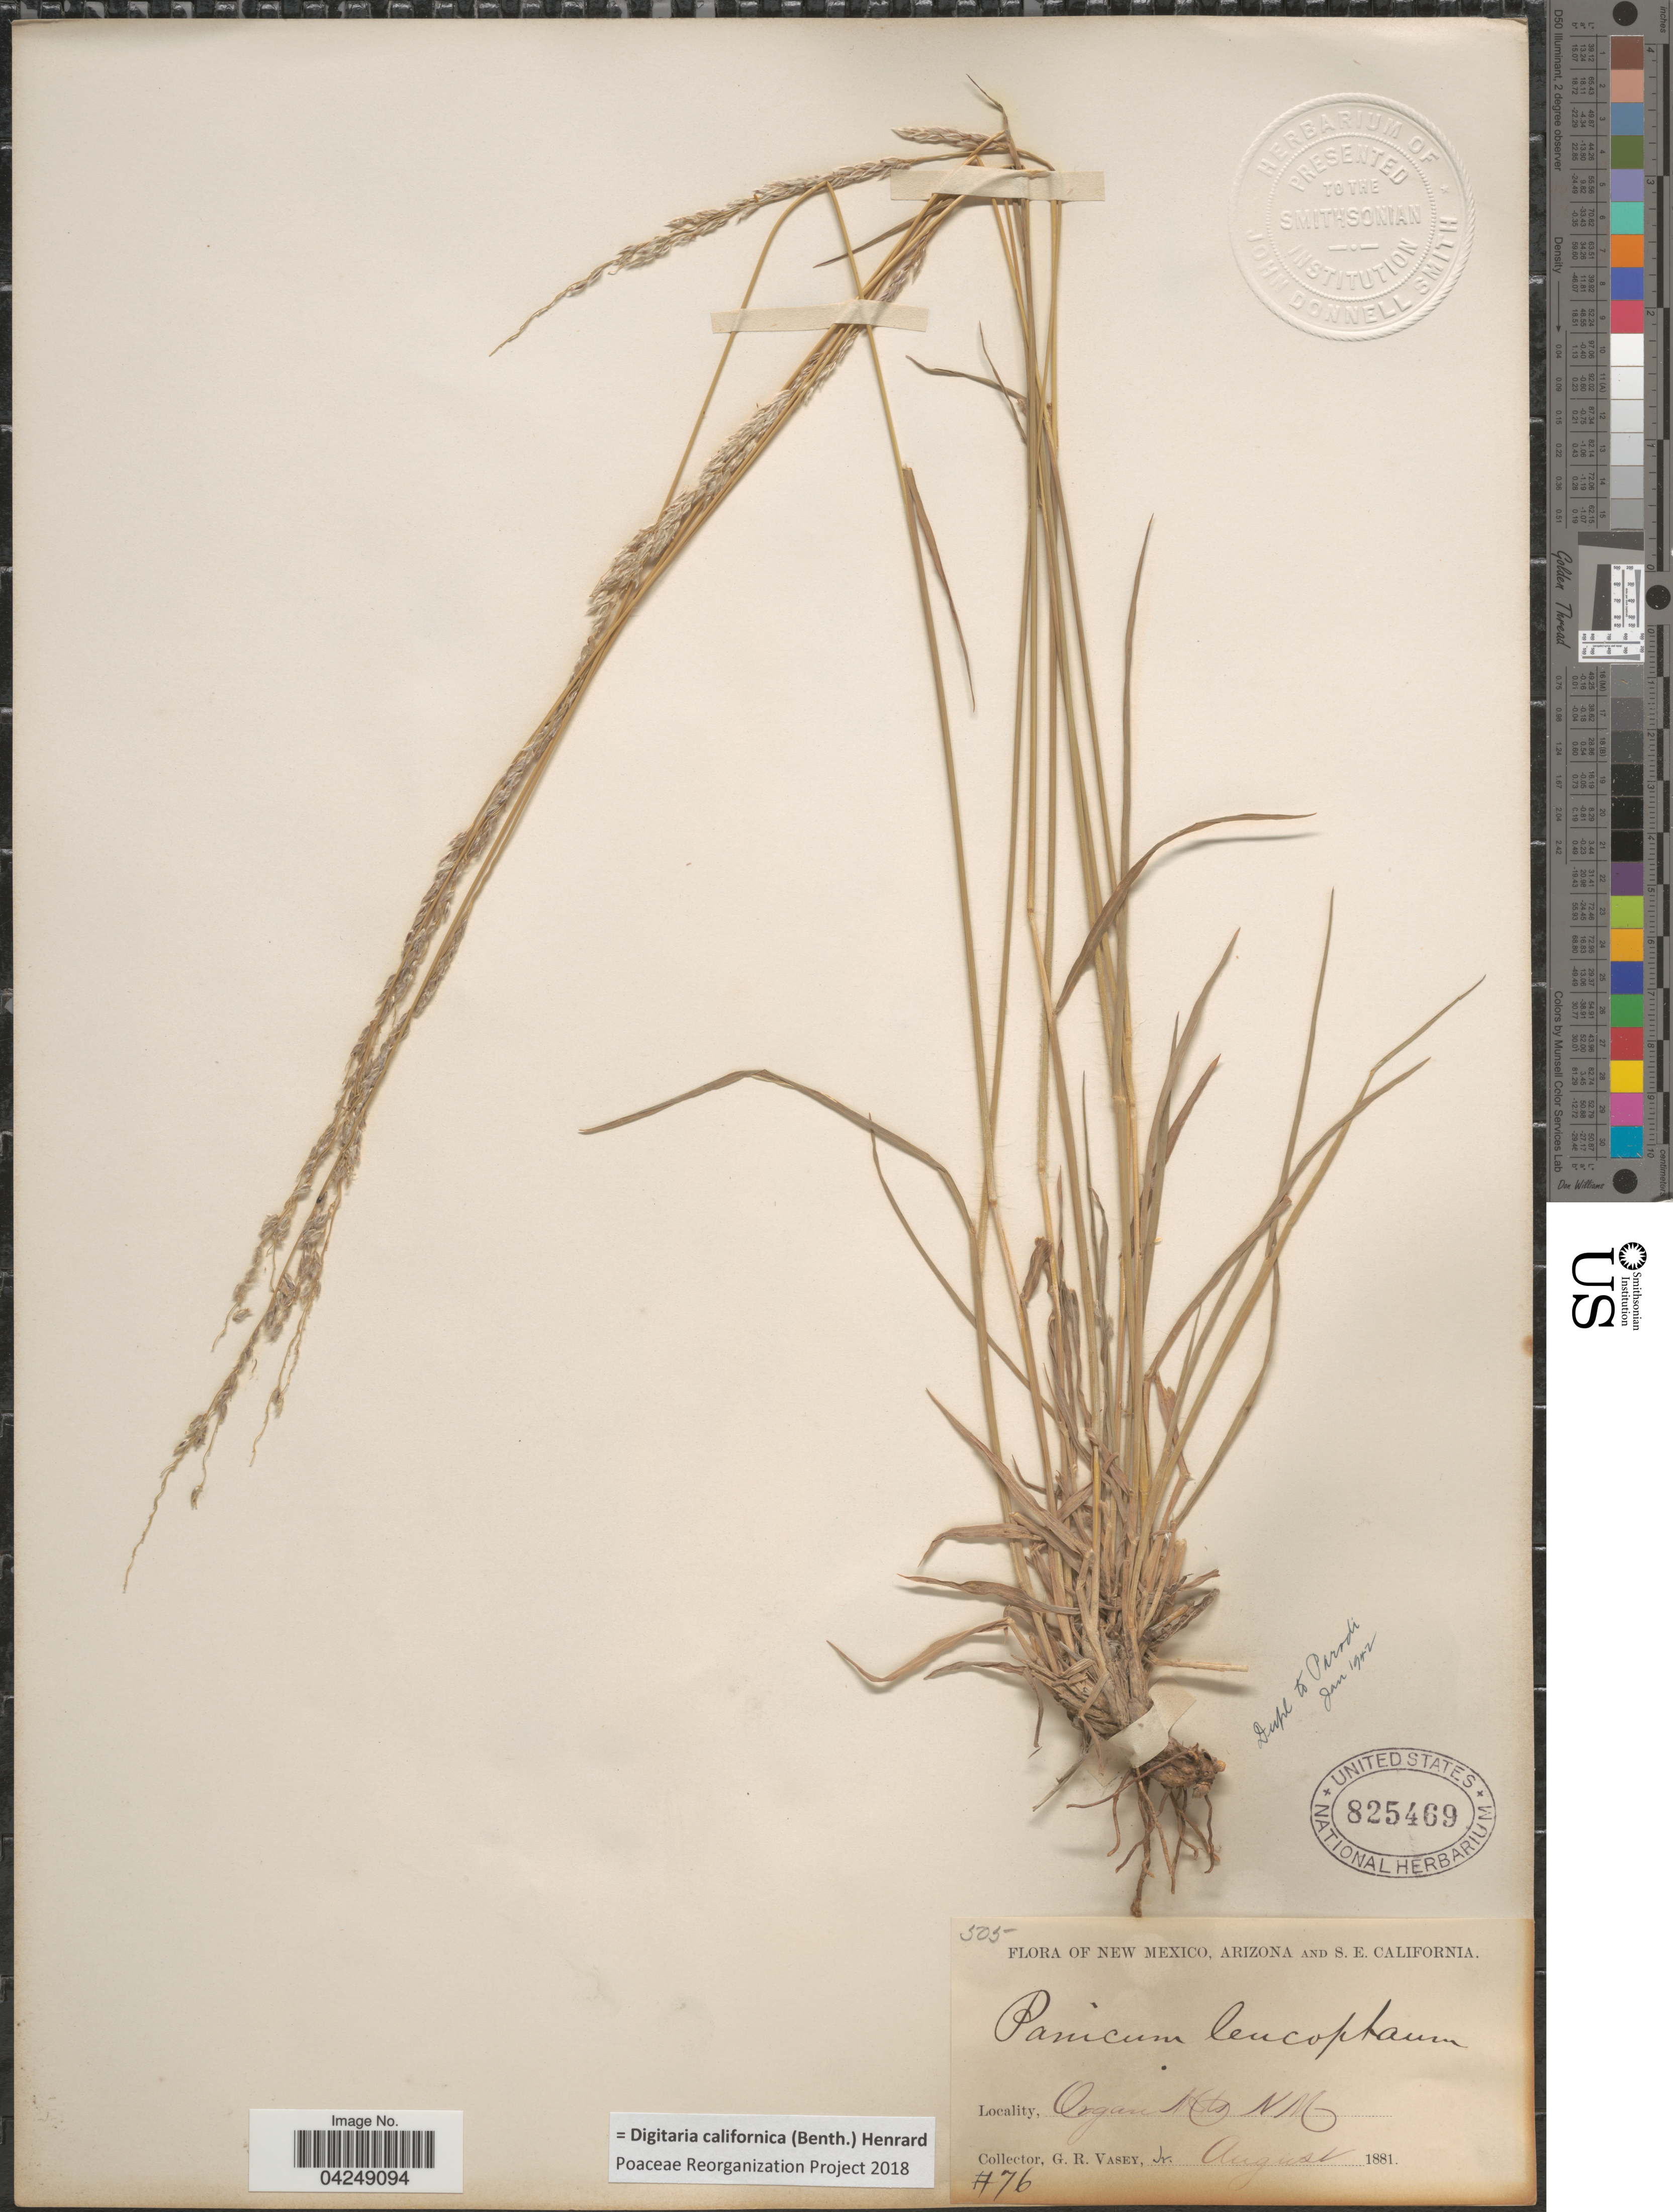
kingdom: Plantae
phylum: Tracheophyta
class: Liliopsida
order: Poales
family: Poaceae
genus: Digitaria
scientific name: Digitaria californica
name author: (Benth.) Henr.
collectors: G. R. Vasey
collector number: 76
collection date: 1881-08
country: United States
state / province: New Mexico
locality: Organ Mts.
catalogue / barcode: US 825469